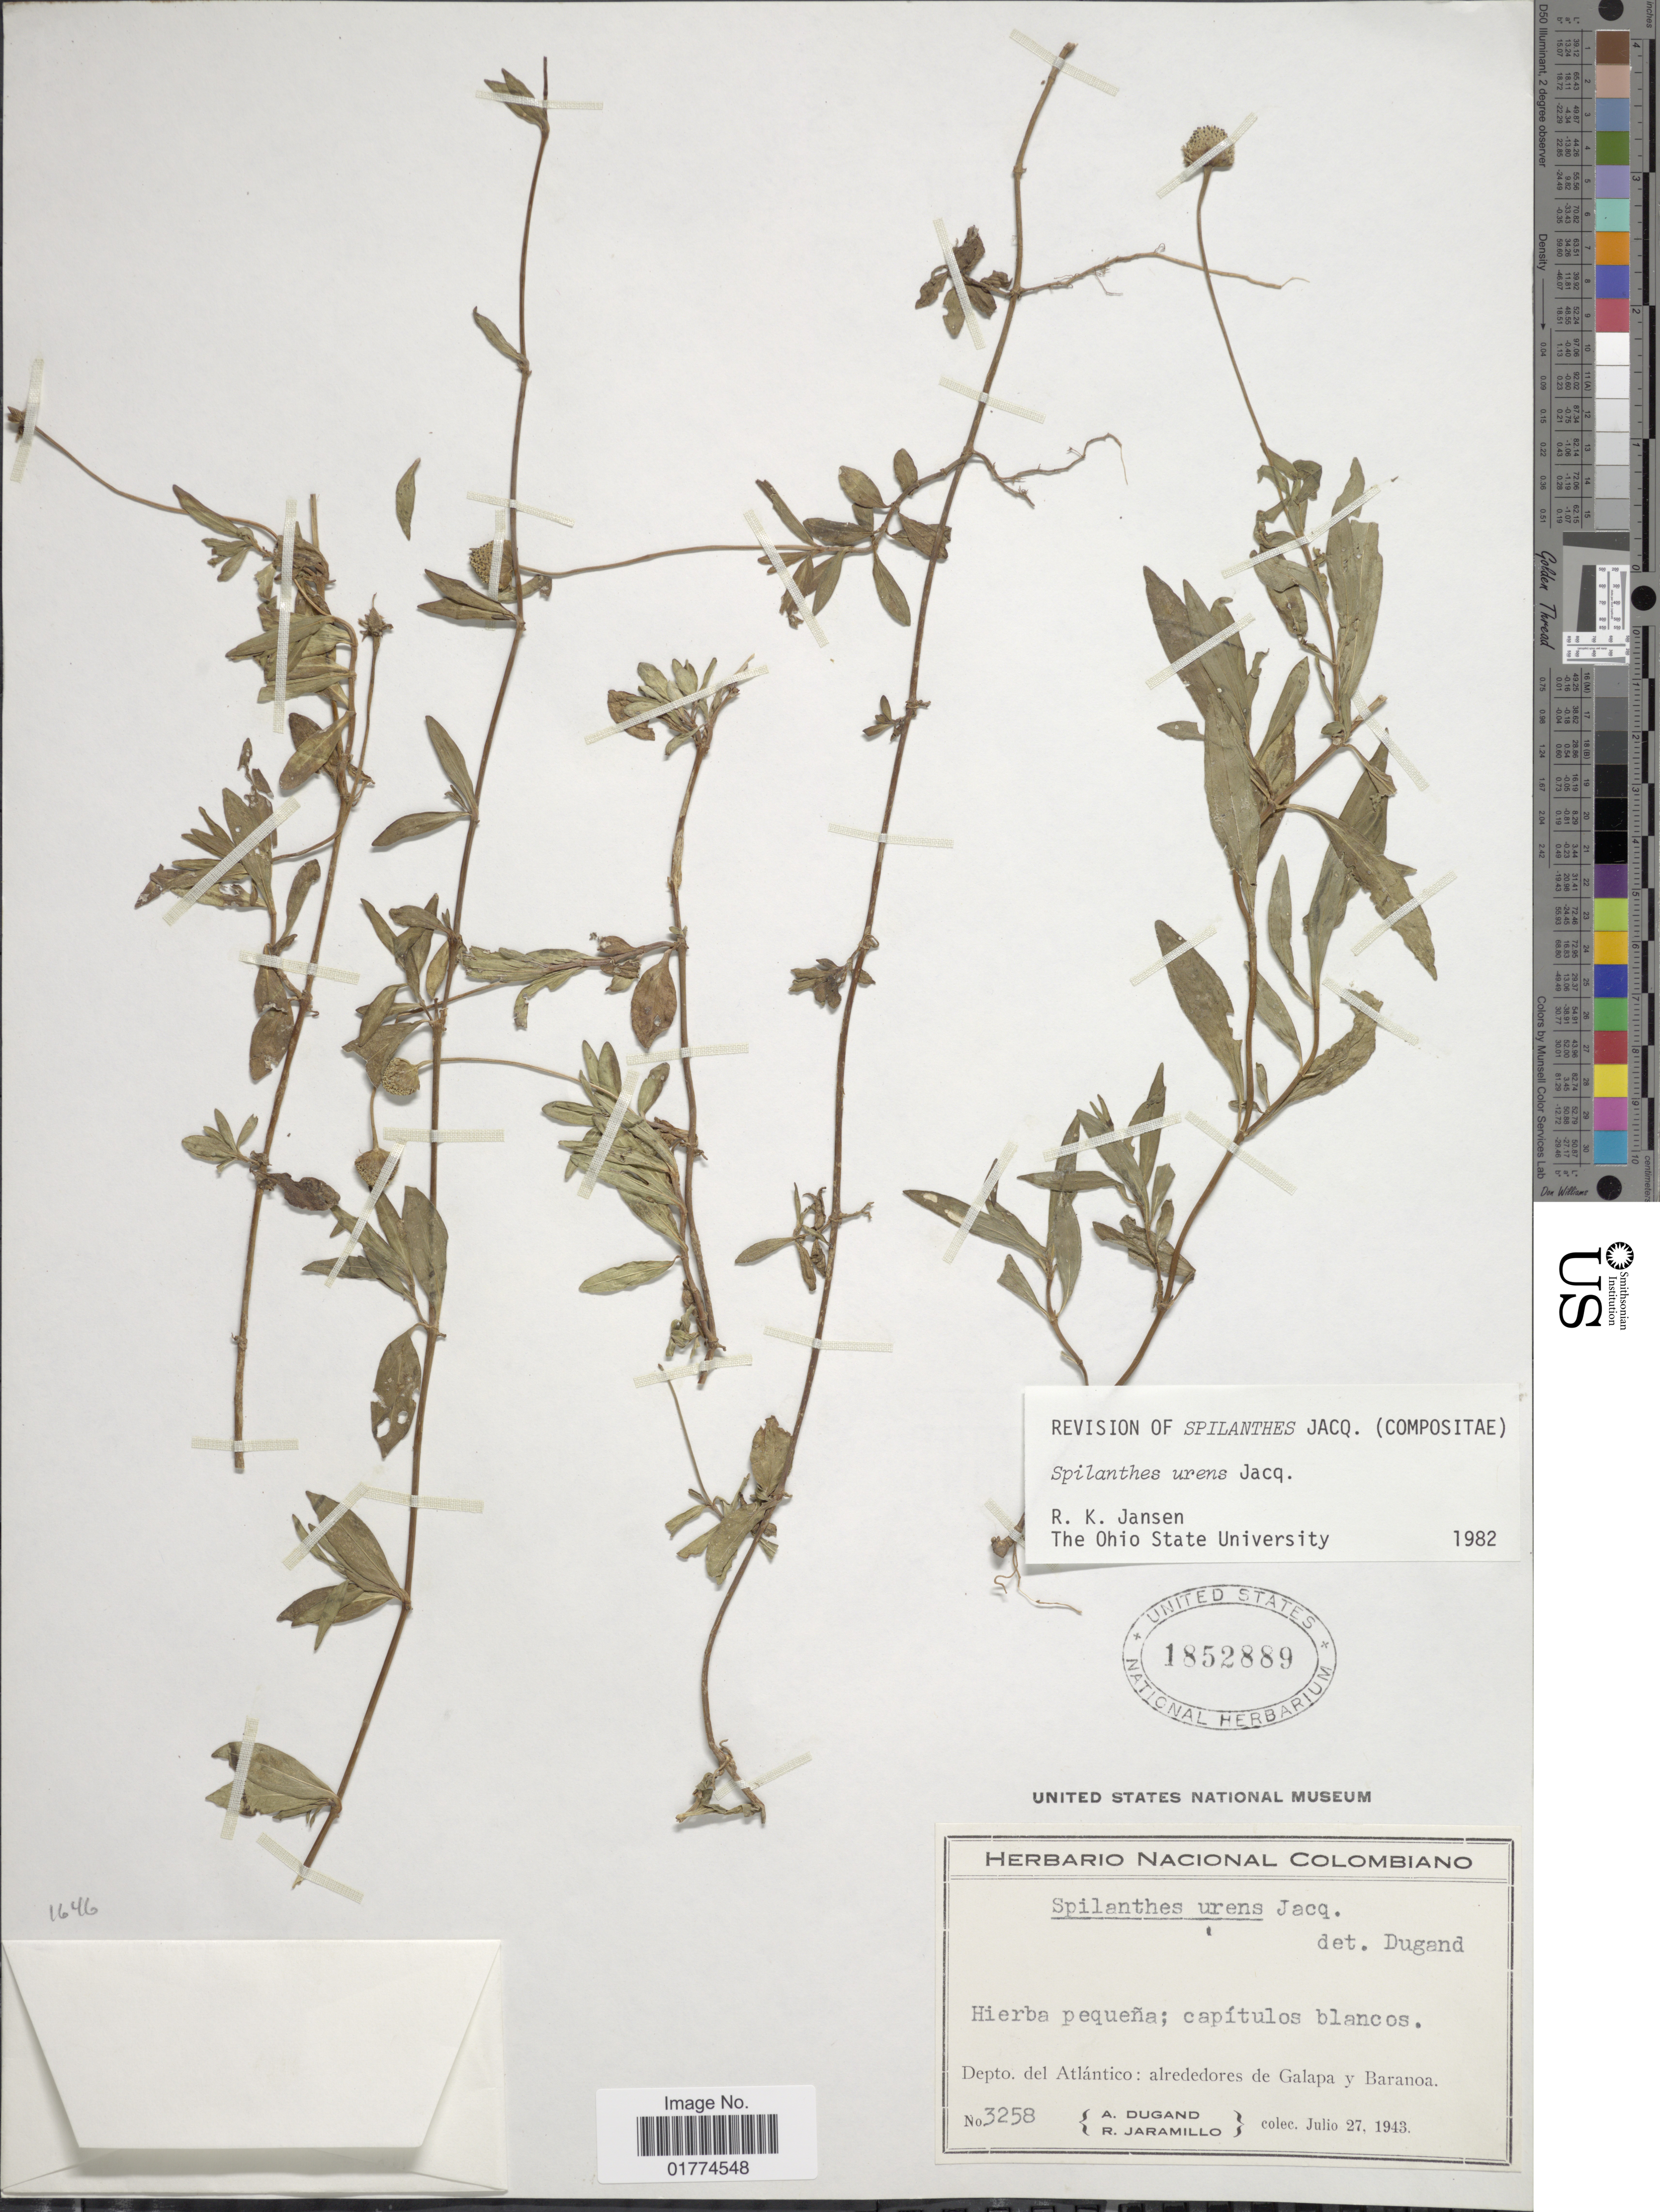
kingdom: Plantae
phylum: Tracheophyta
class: Magnoliopsida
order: Asterales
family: Asteraceae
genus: Spilanthes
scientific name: Spilanthes urens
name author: Jacq.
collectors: A. Dugand & R. Jaramillo M.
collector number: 3258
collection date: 1943-07-27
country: Colombia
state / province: Atlántico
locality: Alrededores de Galapa y Baranoa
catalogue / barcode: US 1852889